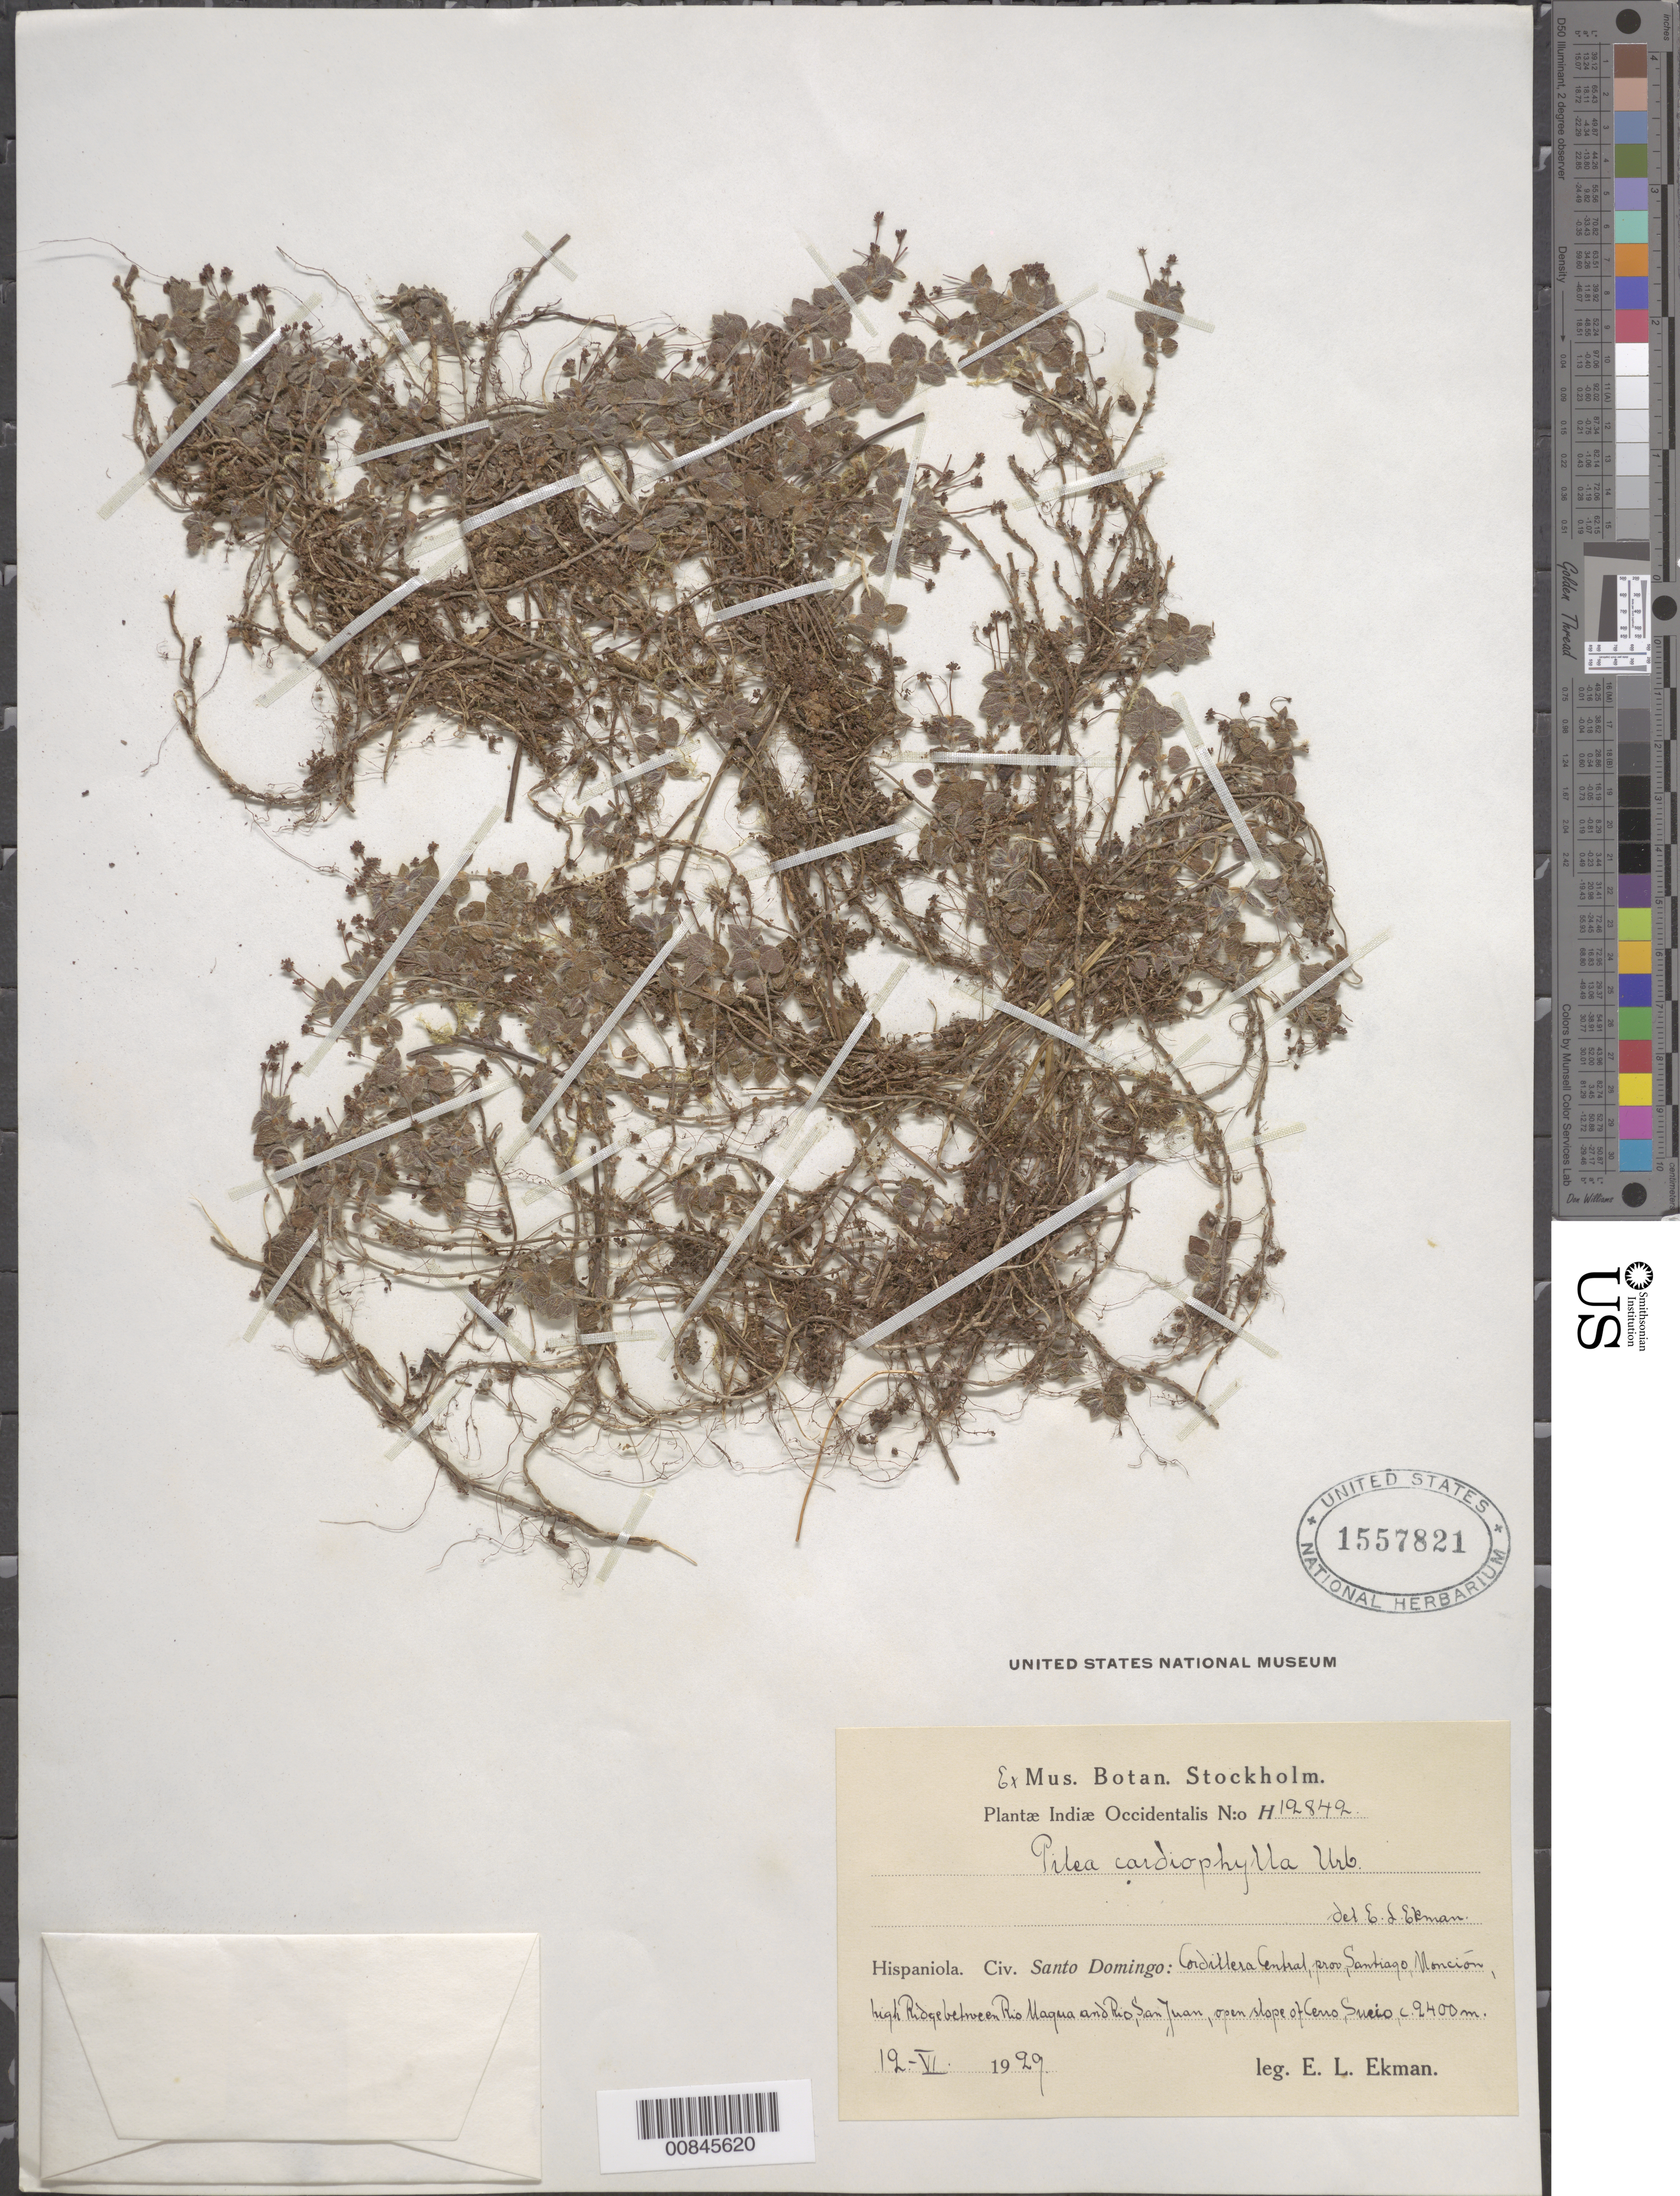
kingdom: Plantae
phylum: Tracheophyta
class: Magnoliopsida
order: Rosales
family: Urticaceae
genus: Pilea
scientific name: Pilea cardiophylla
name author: Urb.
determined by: Ekman, E. L.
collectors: E. L. Ekman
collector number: H 12842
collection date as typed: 12 Jun 1929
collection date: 1929-06-12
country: Dominican Republic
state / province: Santiago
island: Hispaniola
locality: Cordillera Central, Monción, high ridge between Río Magua and Río San Juan, open slope of Cerro Sucio.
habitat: Open slope.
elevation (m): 2400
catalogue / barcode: US 1557821